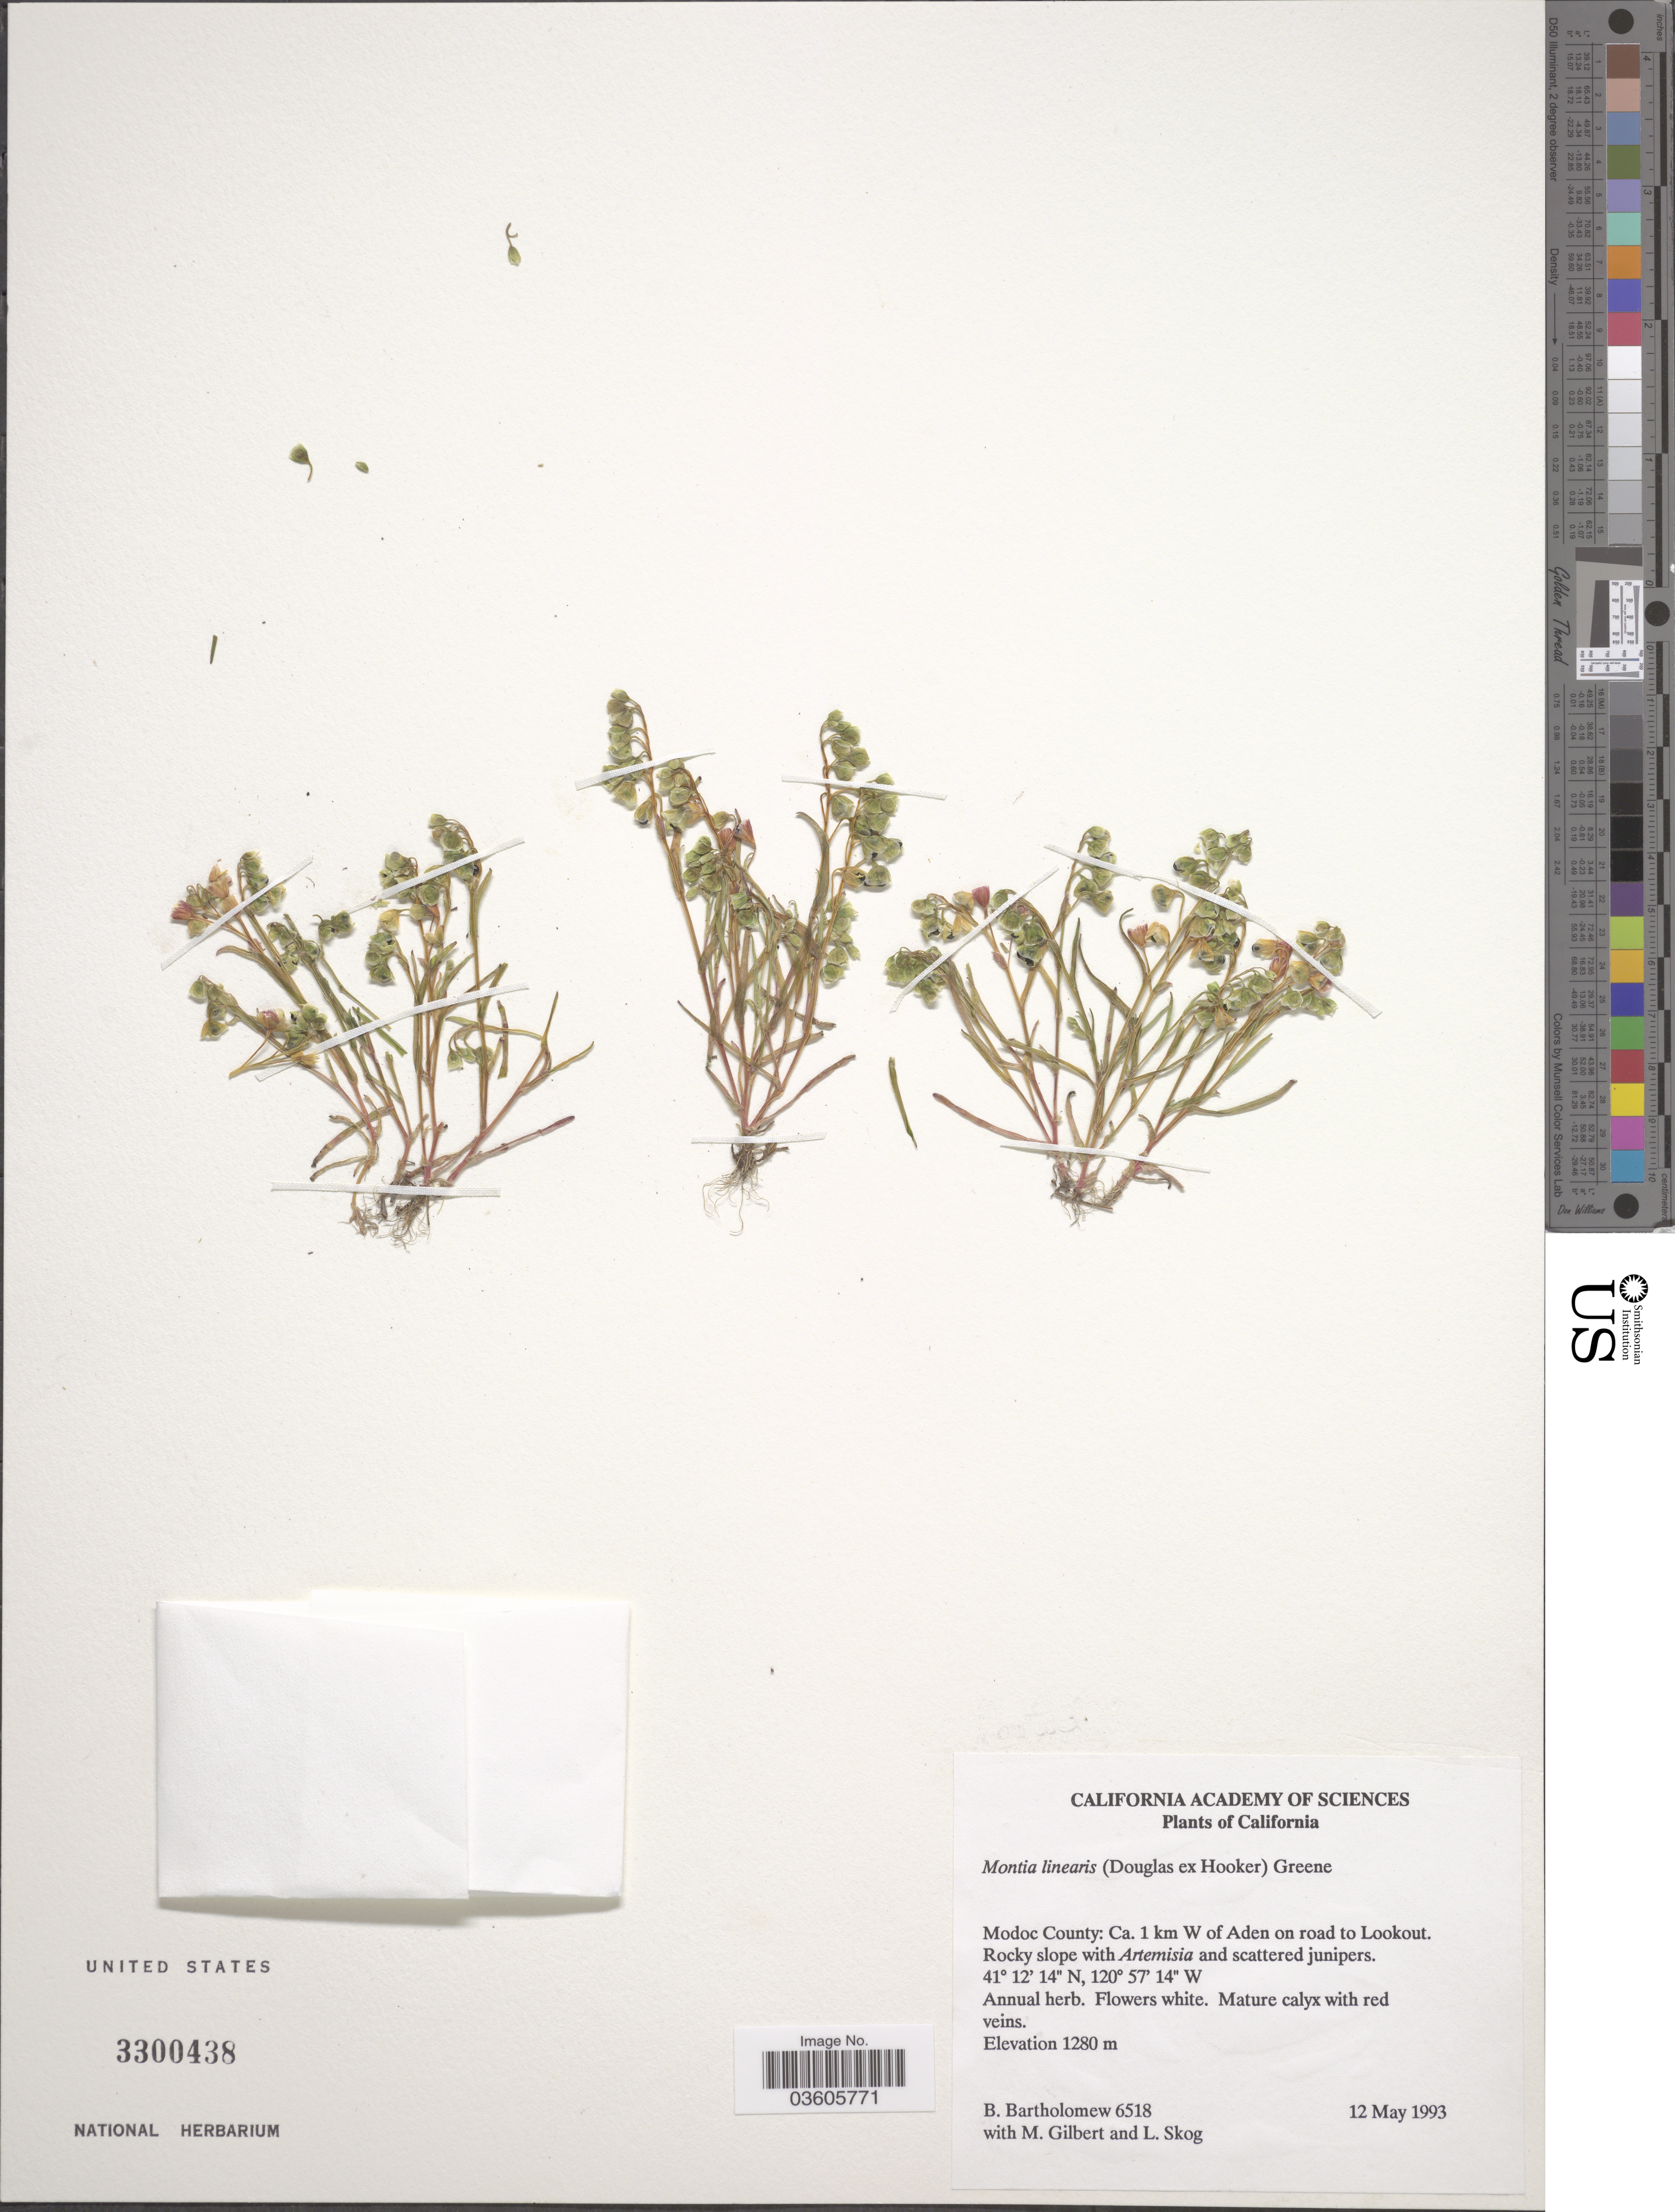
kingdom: Plantae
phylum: Tracheophyta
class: Magnoliopsida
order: Caryophyllales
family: Montiaceae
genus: Montia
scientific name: Montia linearis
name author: (Douglas) Greene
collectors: B. Bartholomew, M. Gilbert & L. E. Skog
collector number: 6518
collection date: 1993-05-12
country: United States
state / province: California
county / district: Modoc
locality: Modoc County: Ca. 1 km W of Aden on road to Lookout.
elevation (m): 1280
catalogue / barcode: US 3300438